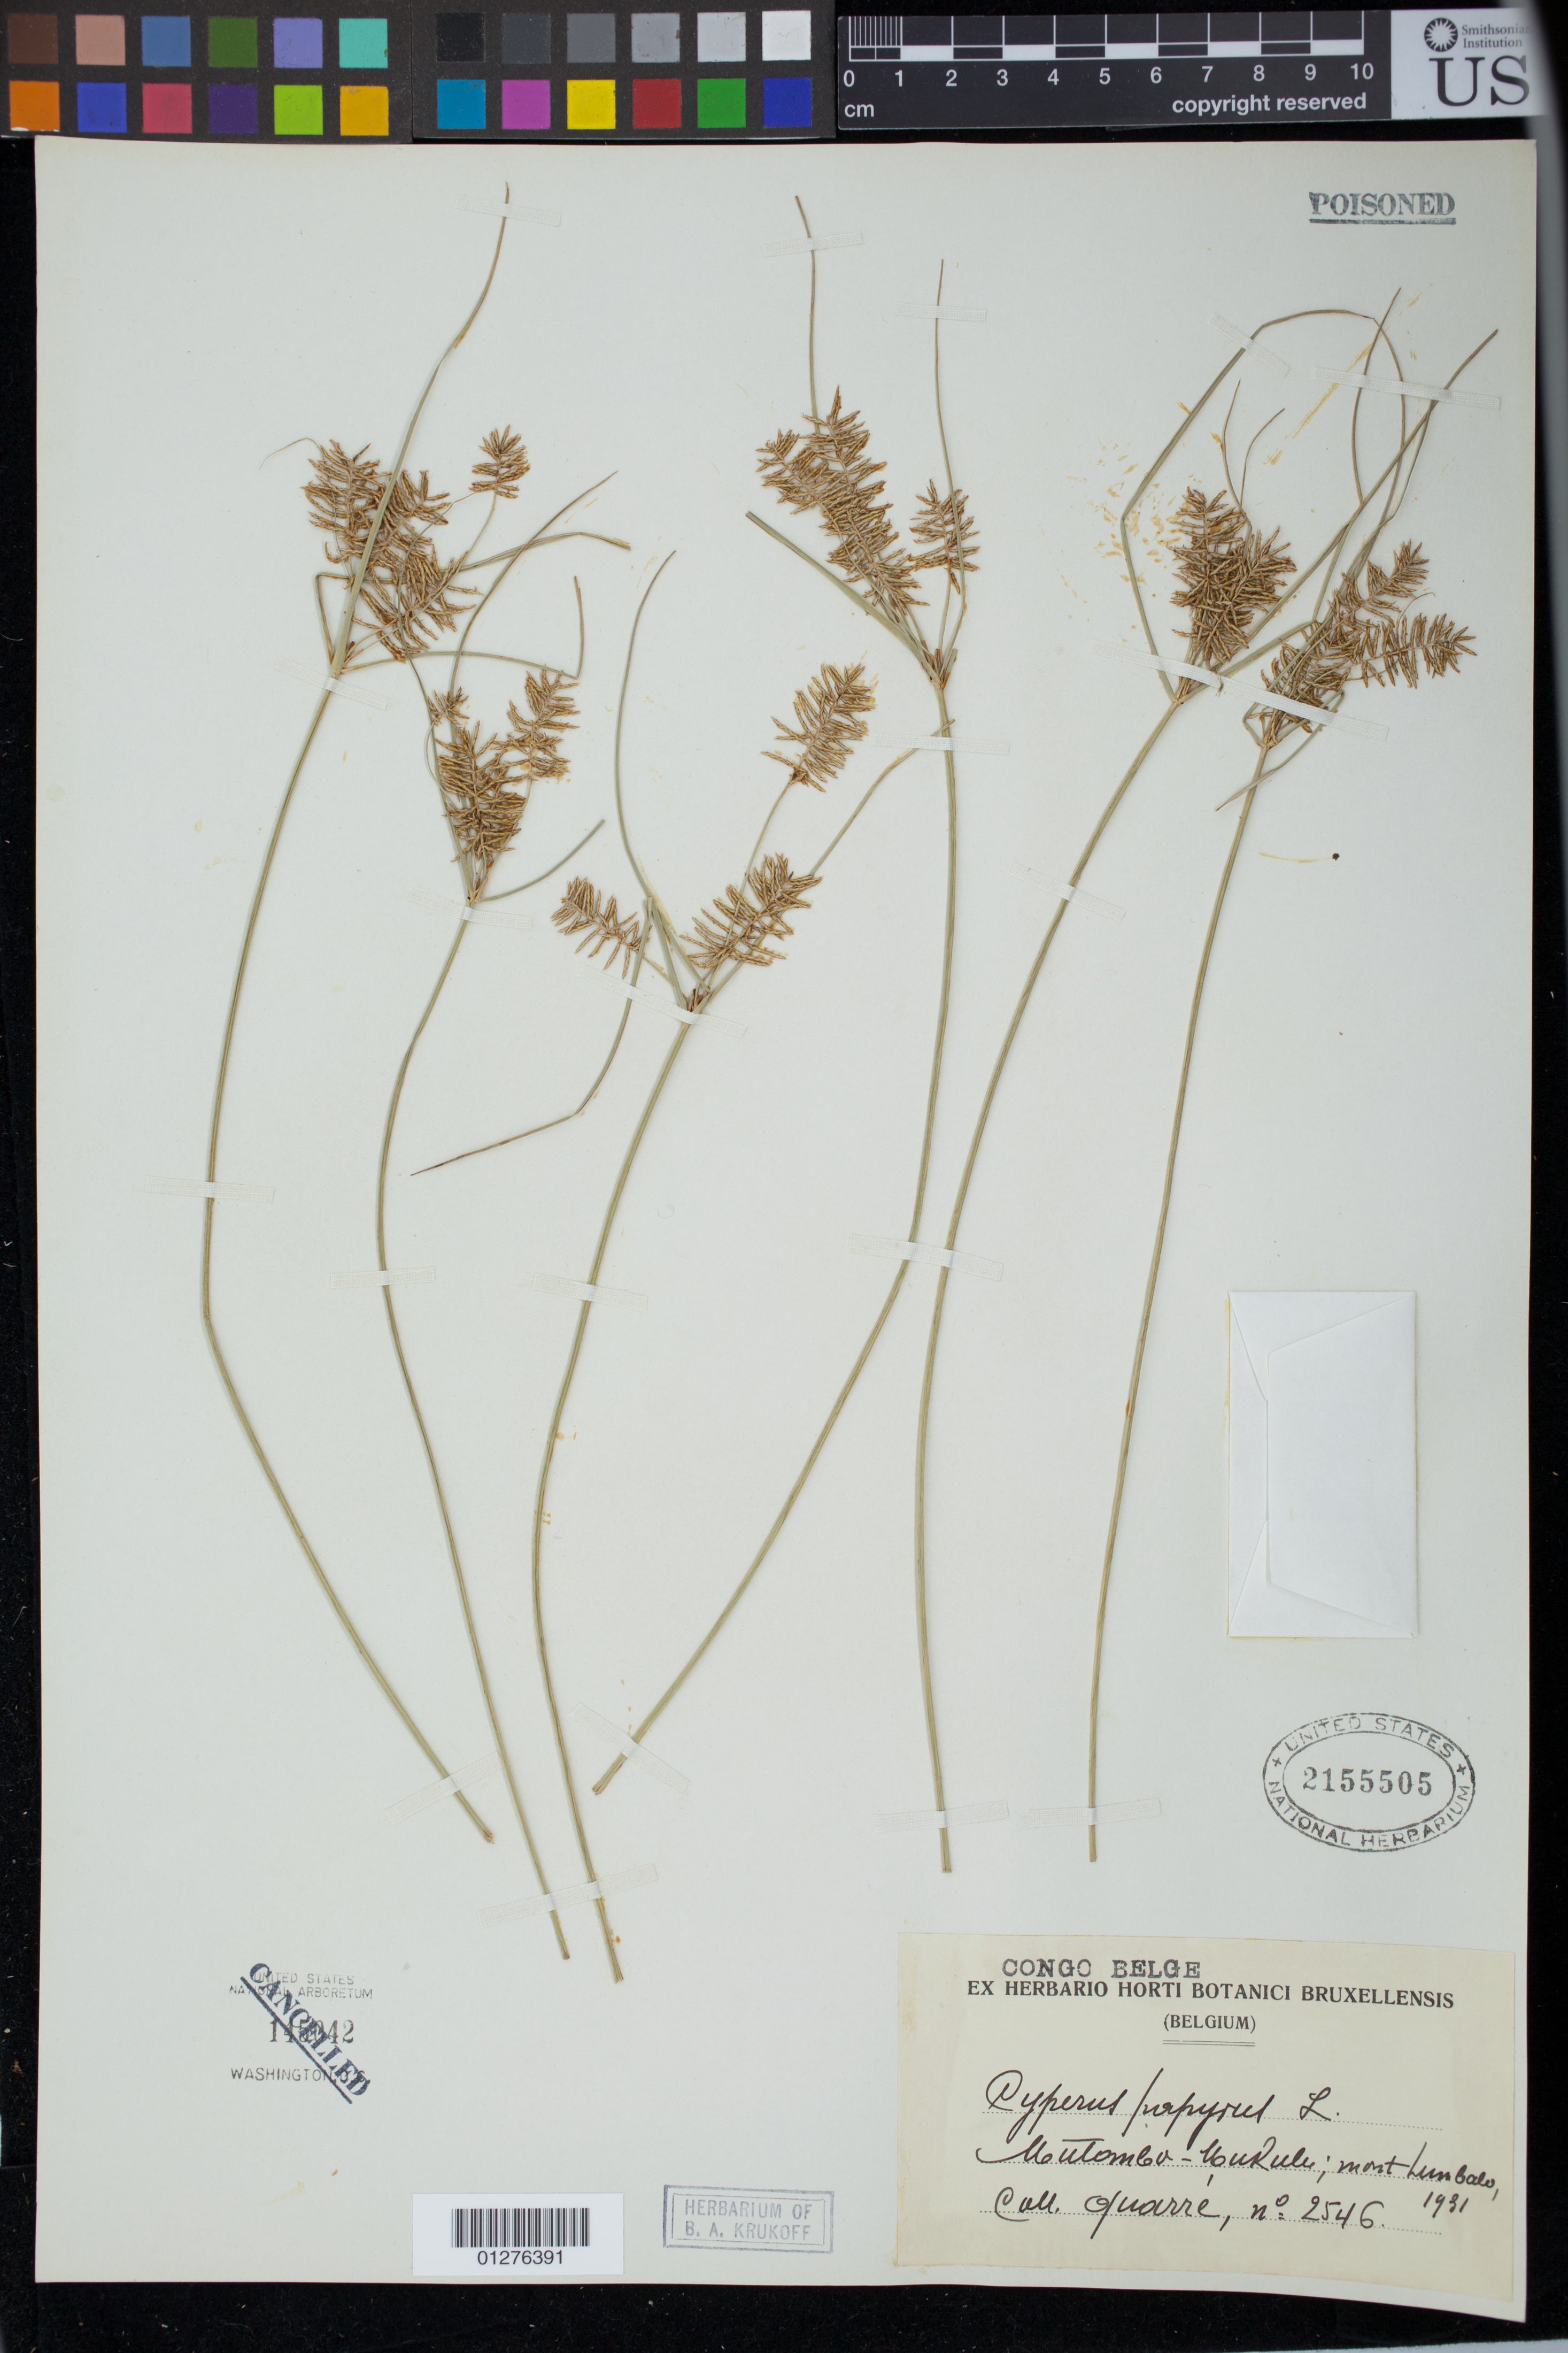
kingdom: Plantae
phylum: Tracheophyta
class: Liliopsida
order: Poales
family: Cyperaceae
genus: Cyperus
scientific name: Cyperus papyrus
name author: L.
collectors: -. Guarre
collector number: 2546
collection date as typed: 1931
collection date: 1931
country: Congo, Democratic Republic of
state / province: Haut-Lomami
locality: Mutomba-Mukulu.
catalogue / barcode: US 2155505